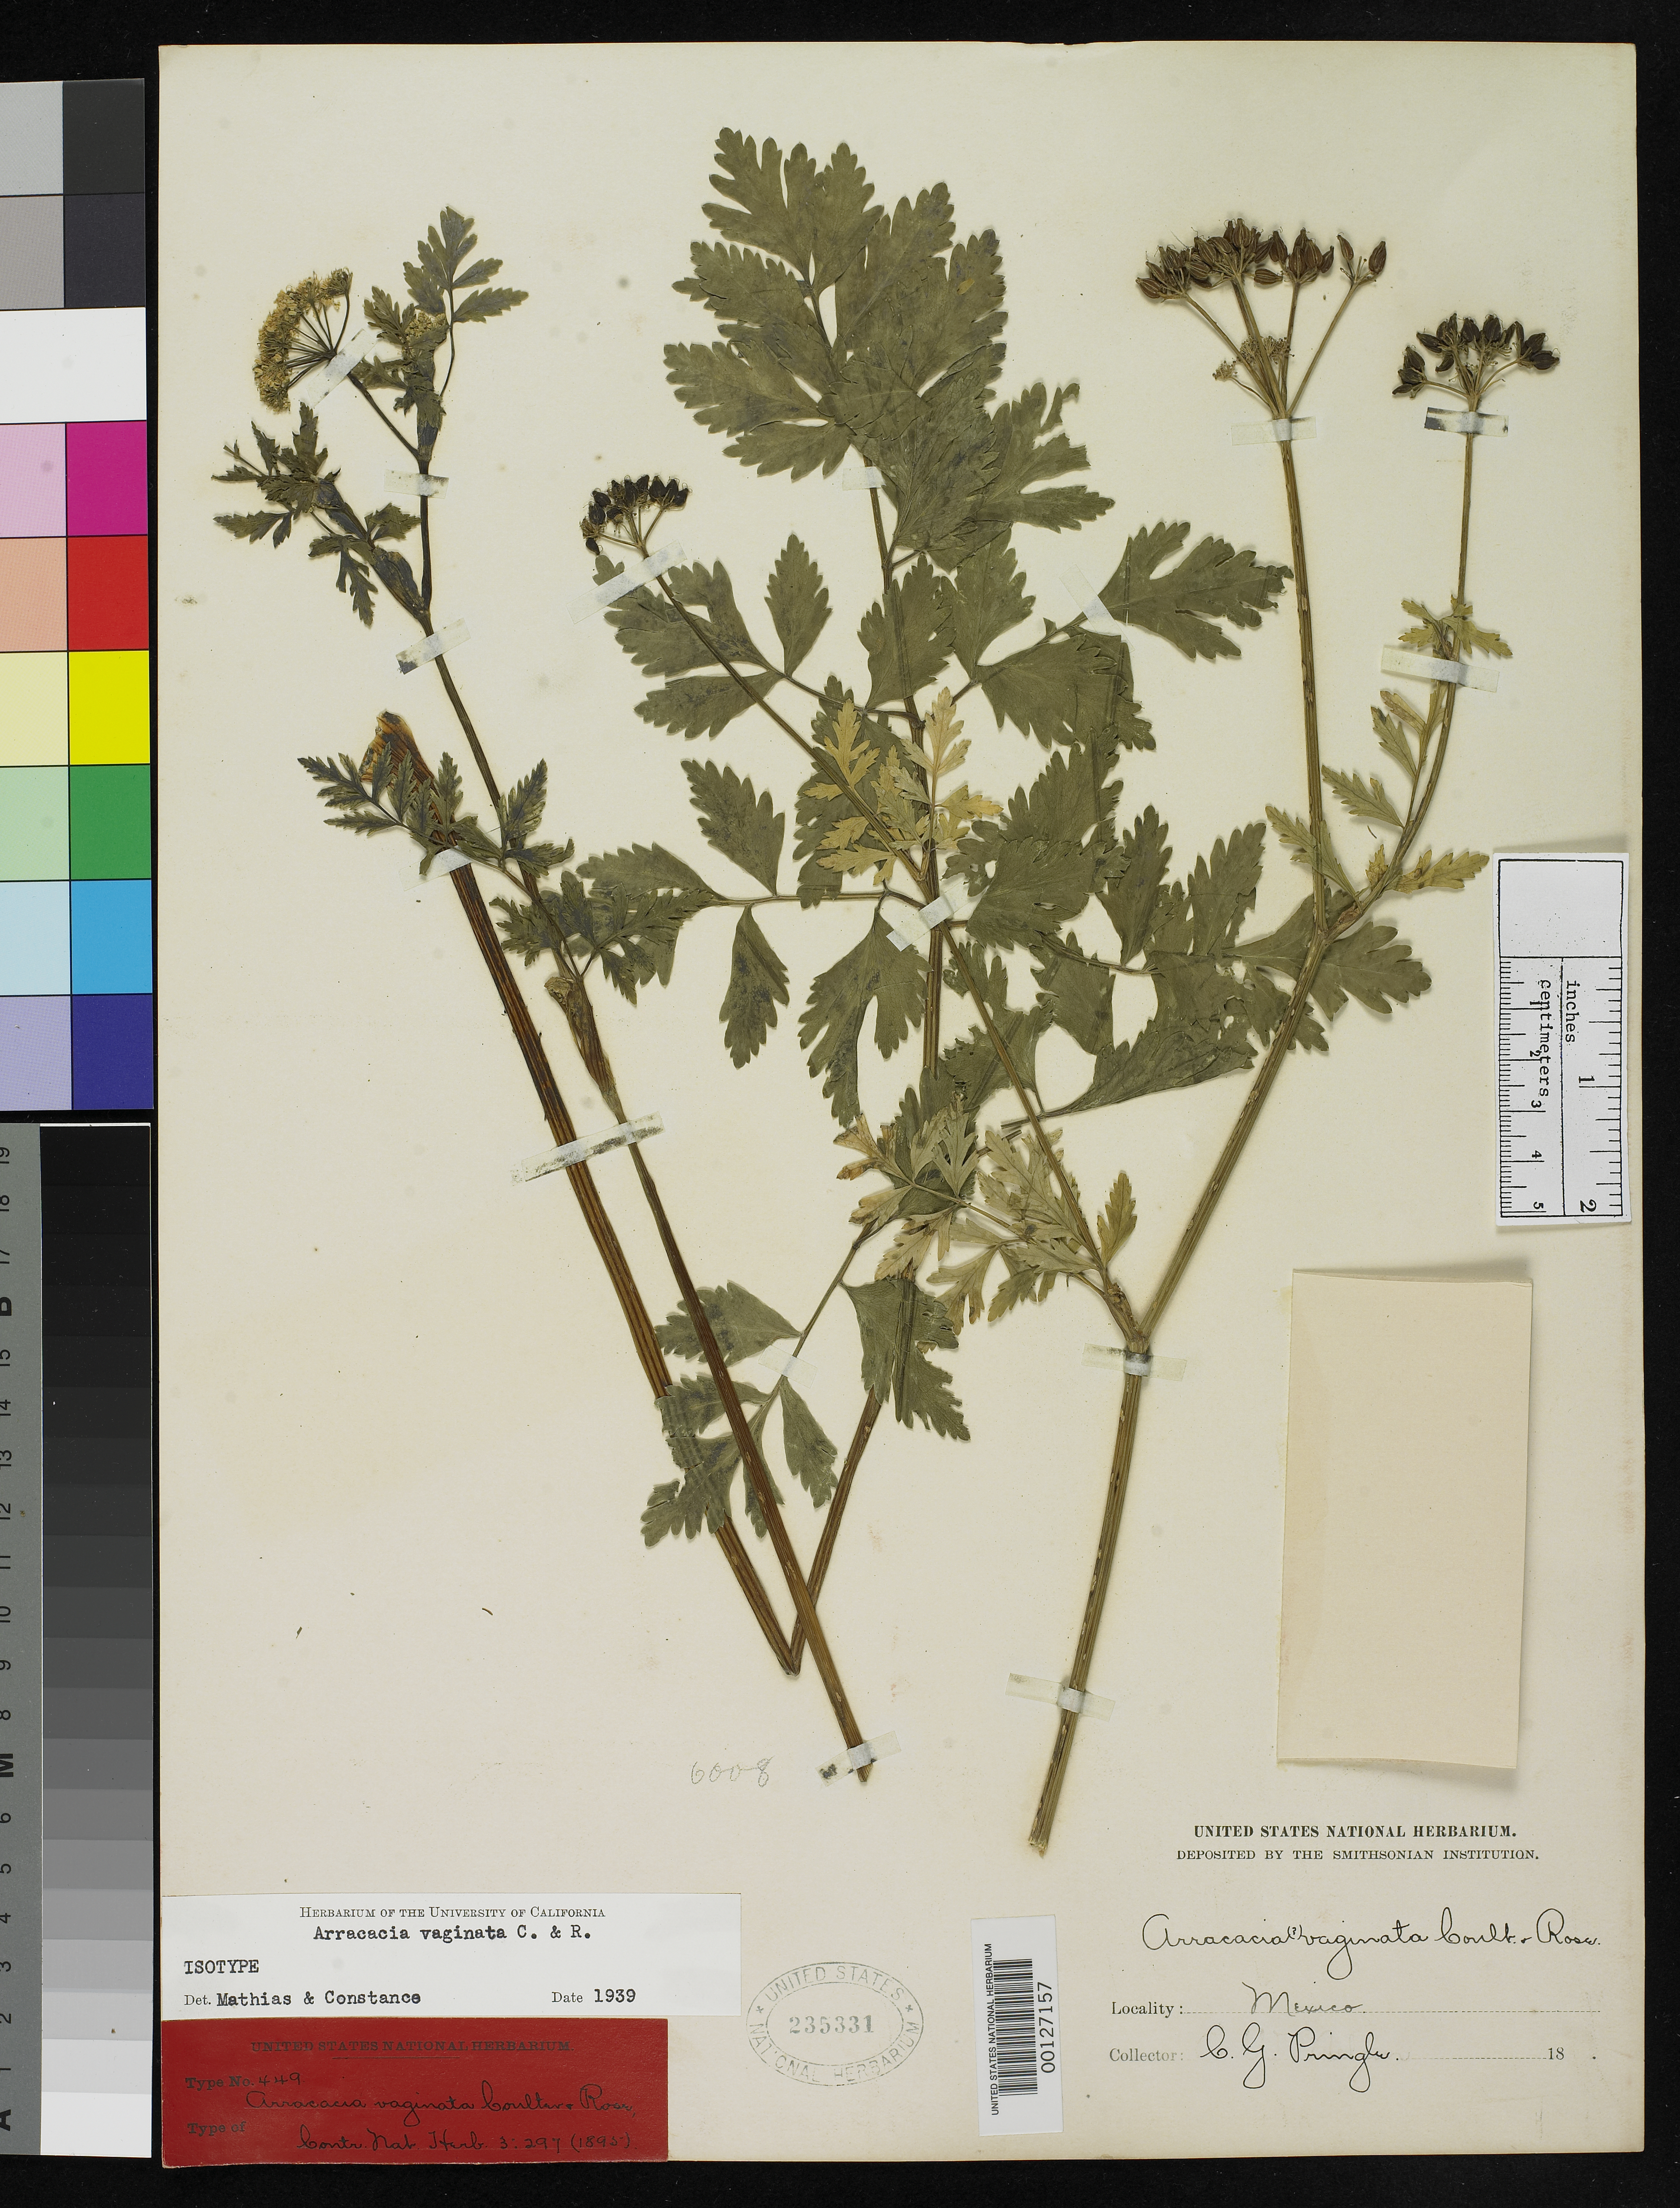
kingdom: Plantae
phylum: Tracheophyta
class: Magnoliopsida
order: Apiales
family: Apiaceae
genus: Arracacia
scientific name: Arracacia vaginata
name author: J.M. Coult. & Rose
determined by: Mathias, M. E.; Constance, L.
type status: Type Collection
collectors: C. G. Pringle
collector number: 6008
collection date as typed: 17 Oct 1894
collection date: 1894-10-17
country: Mexico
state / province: Oaxaca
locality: Sierra de Clavellinas.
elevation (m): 2743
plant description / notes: One of two original sheets at US (USNH 235330 & 235331) annotated by Mathias & Constance (1939) as "Type" and "Isotype", respectively.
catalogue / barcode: US 235331